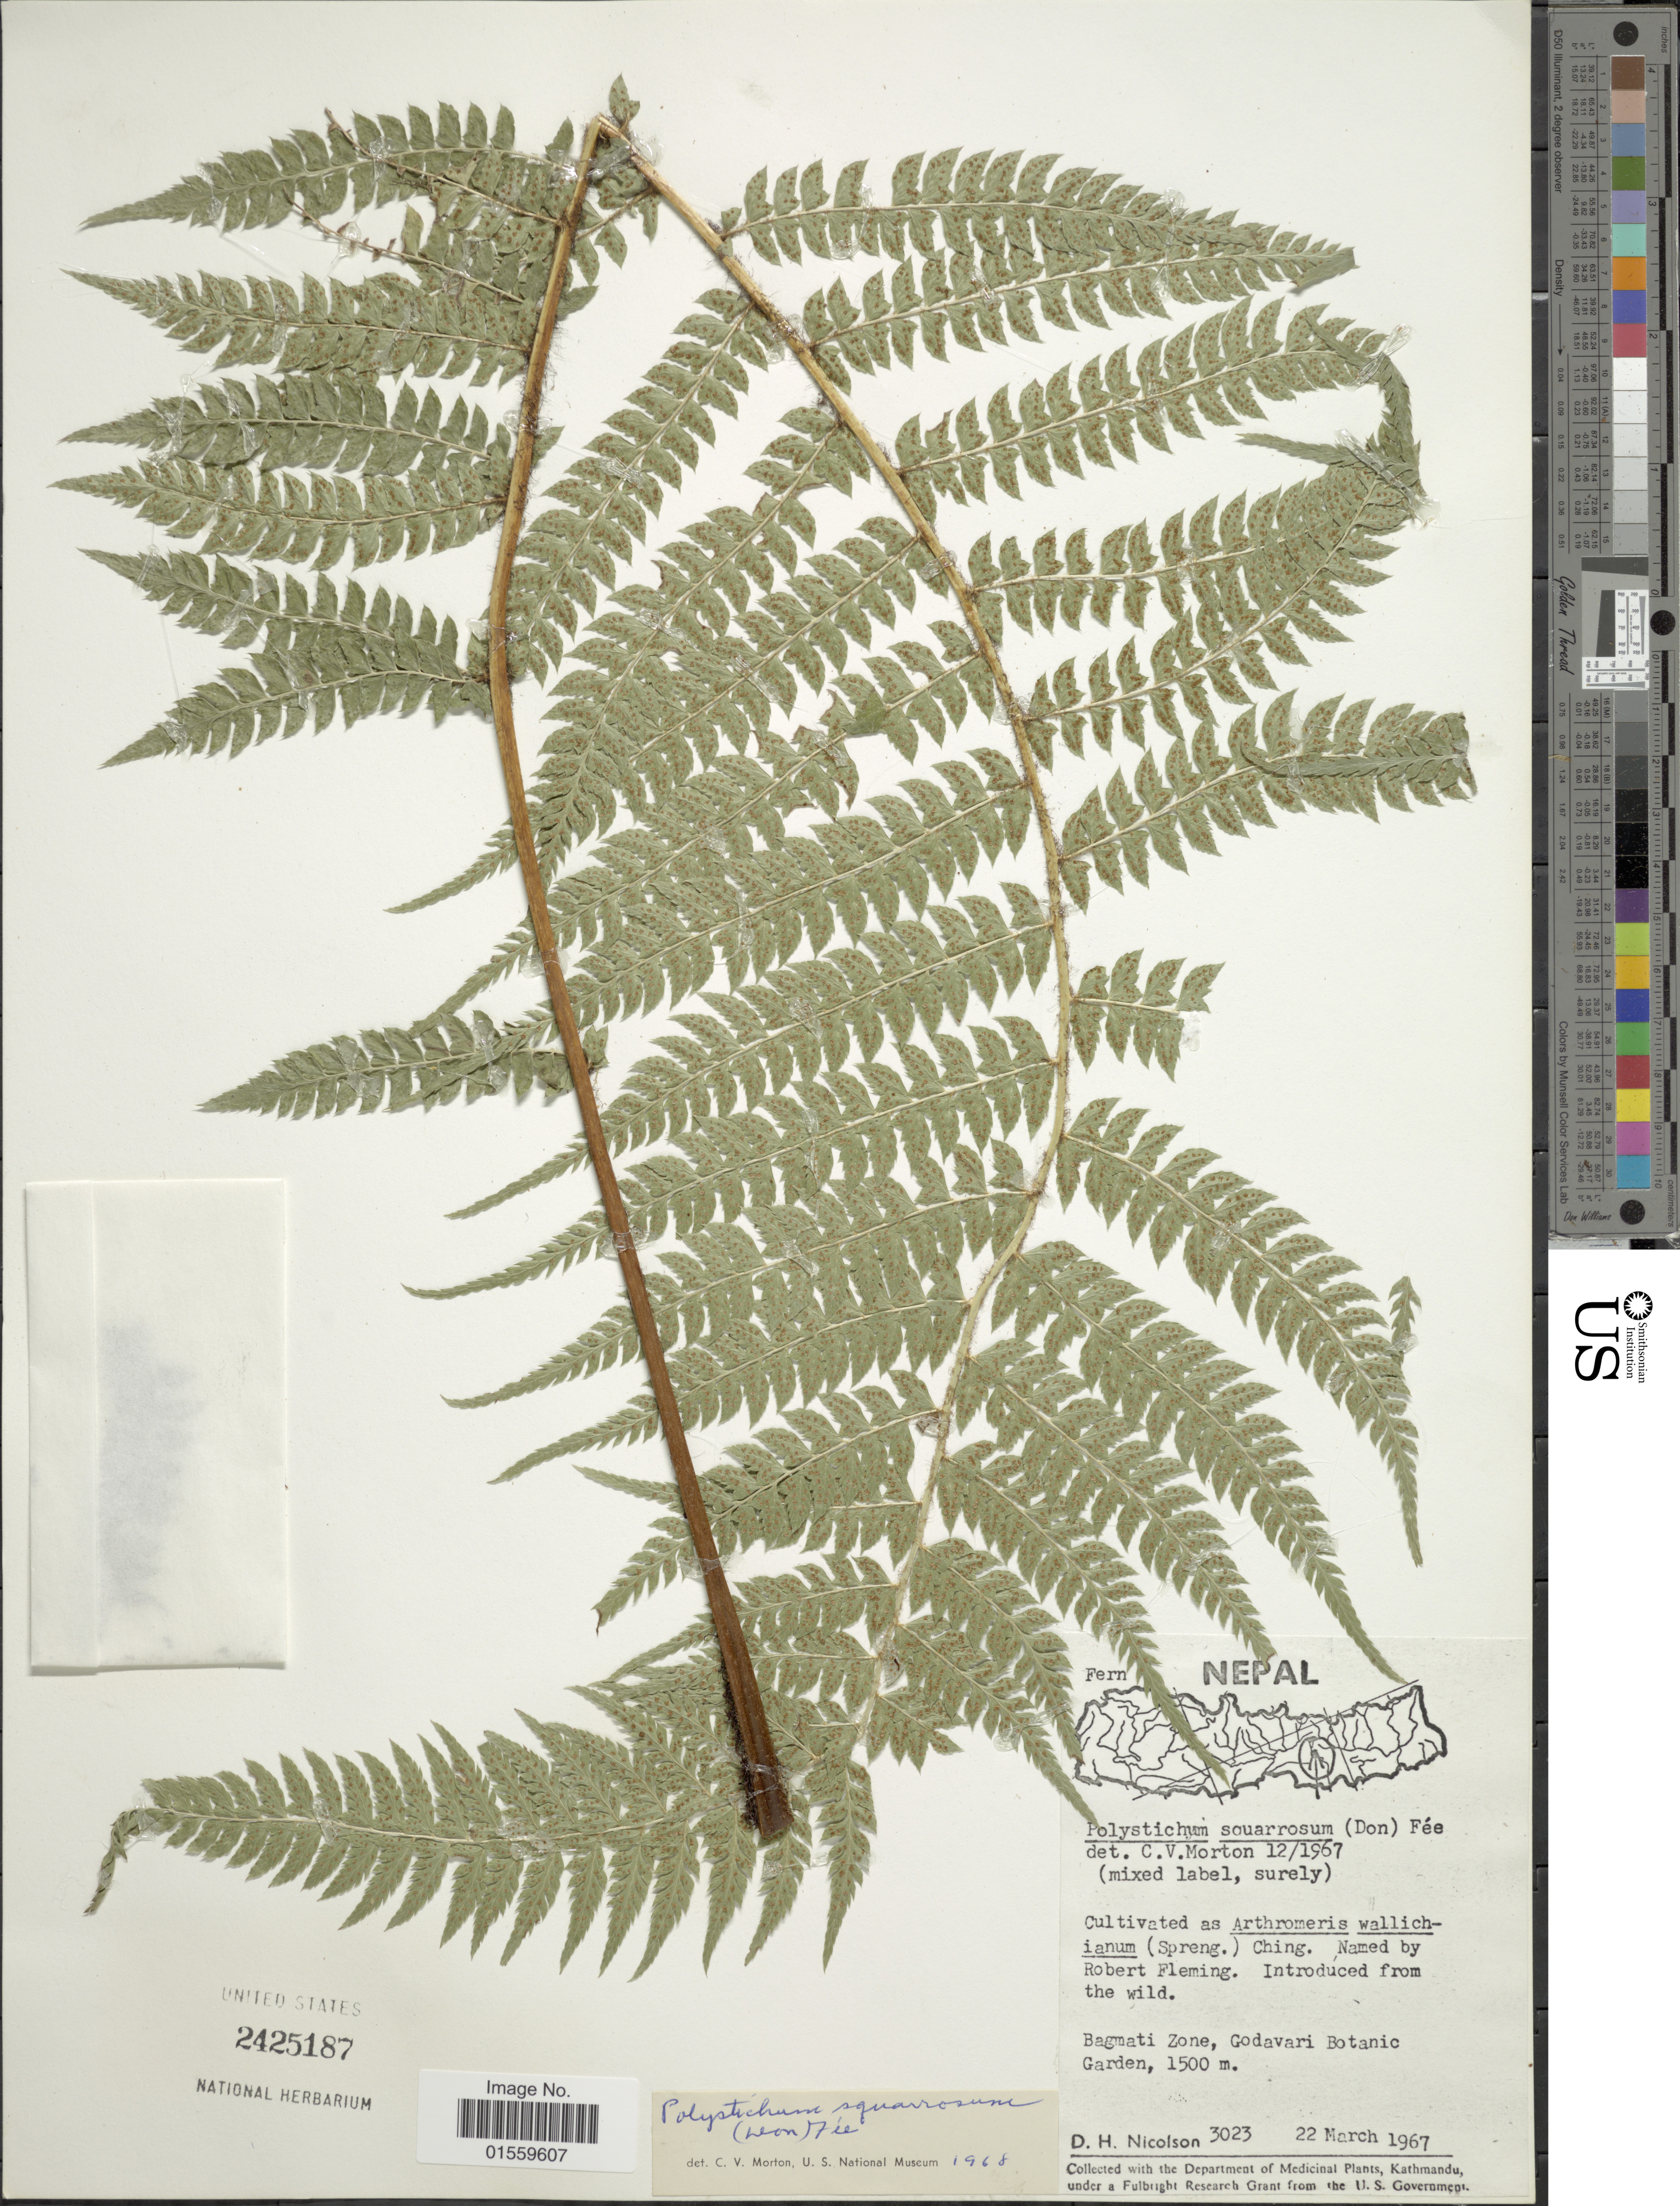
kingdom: Plantae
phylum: Tracheophyta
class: Polypodiopsida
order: Polypodiales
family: Dryopteridaceae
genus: Polystichum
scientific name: Polystichum squarrosum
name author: (D. Don) Fée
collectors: D. H. Nicolson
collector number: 3023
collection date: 1967-03-22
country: Nepal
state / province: Bagmati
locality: Bagmati Zone, Godavari Botanic Garden.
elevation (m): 1500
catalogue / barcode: US 2425187